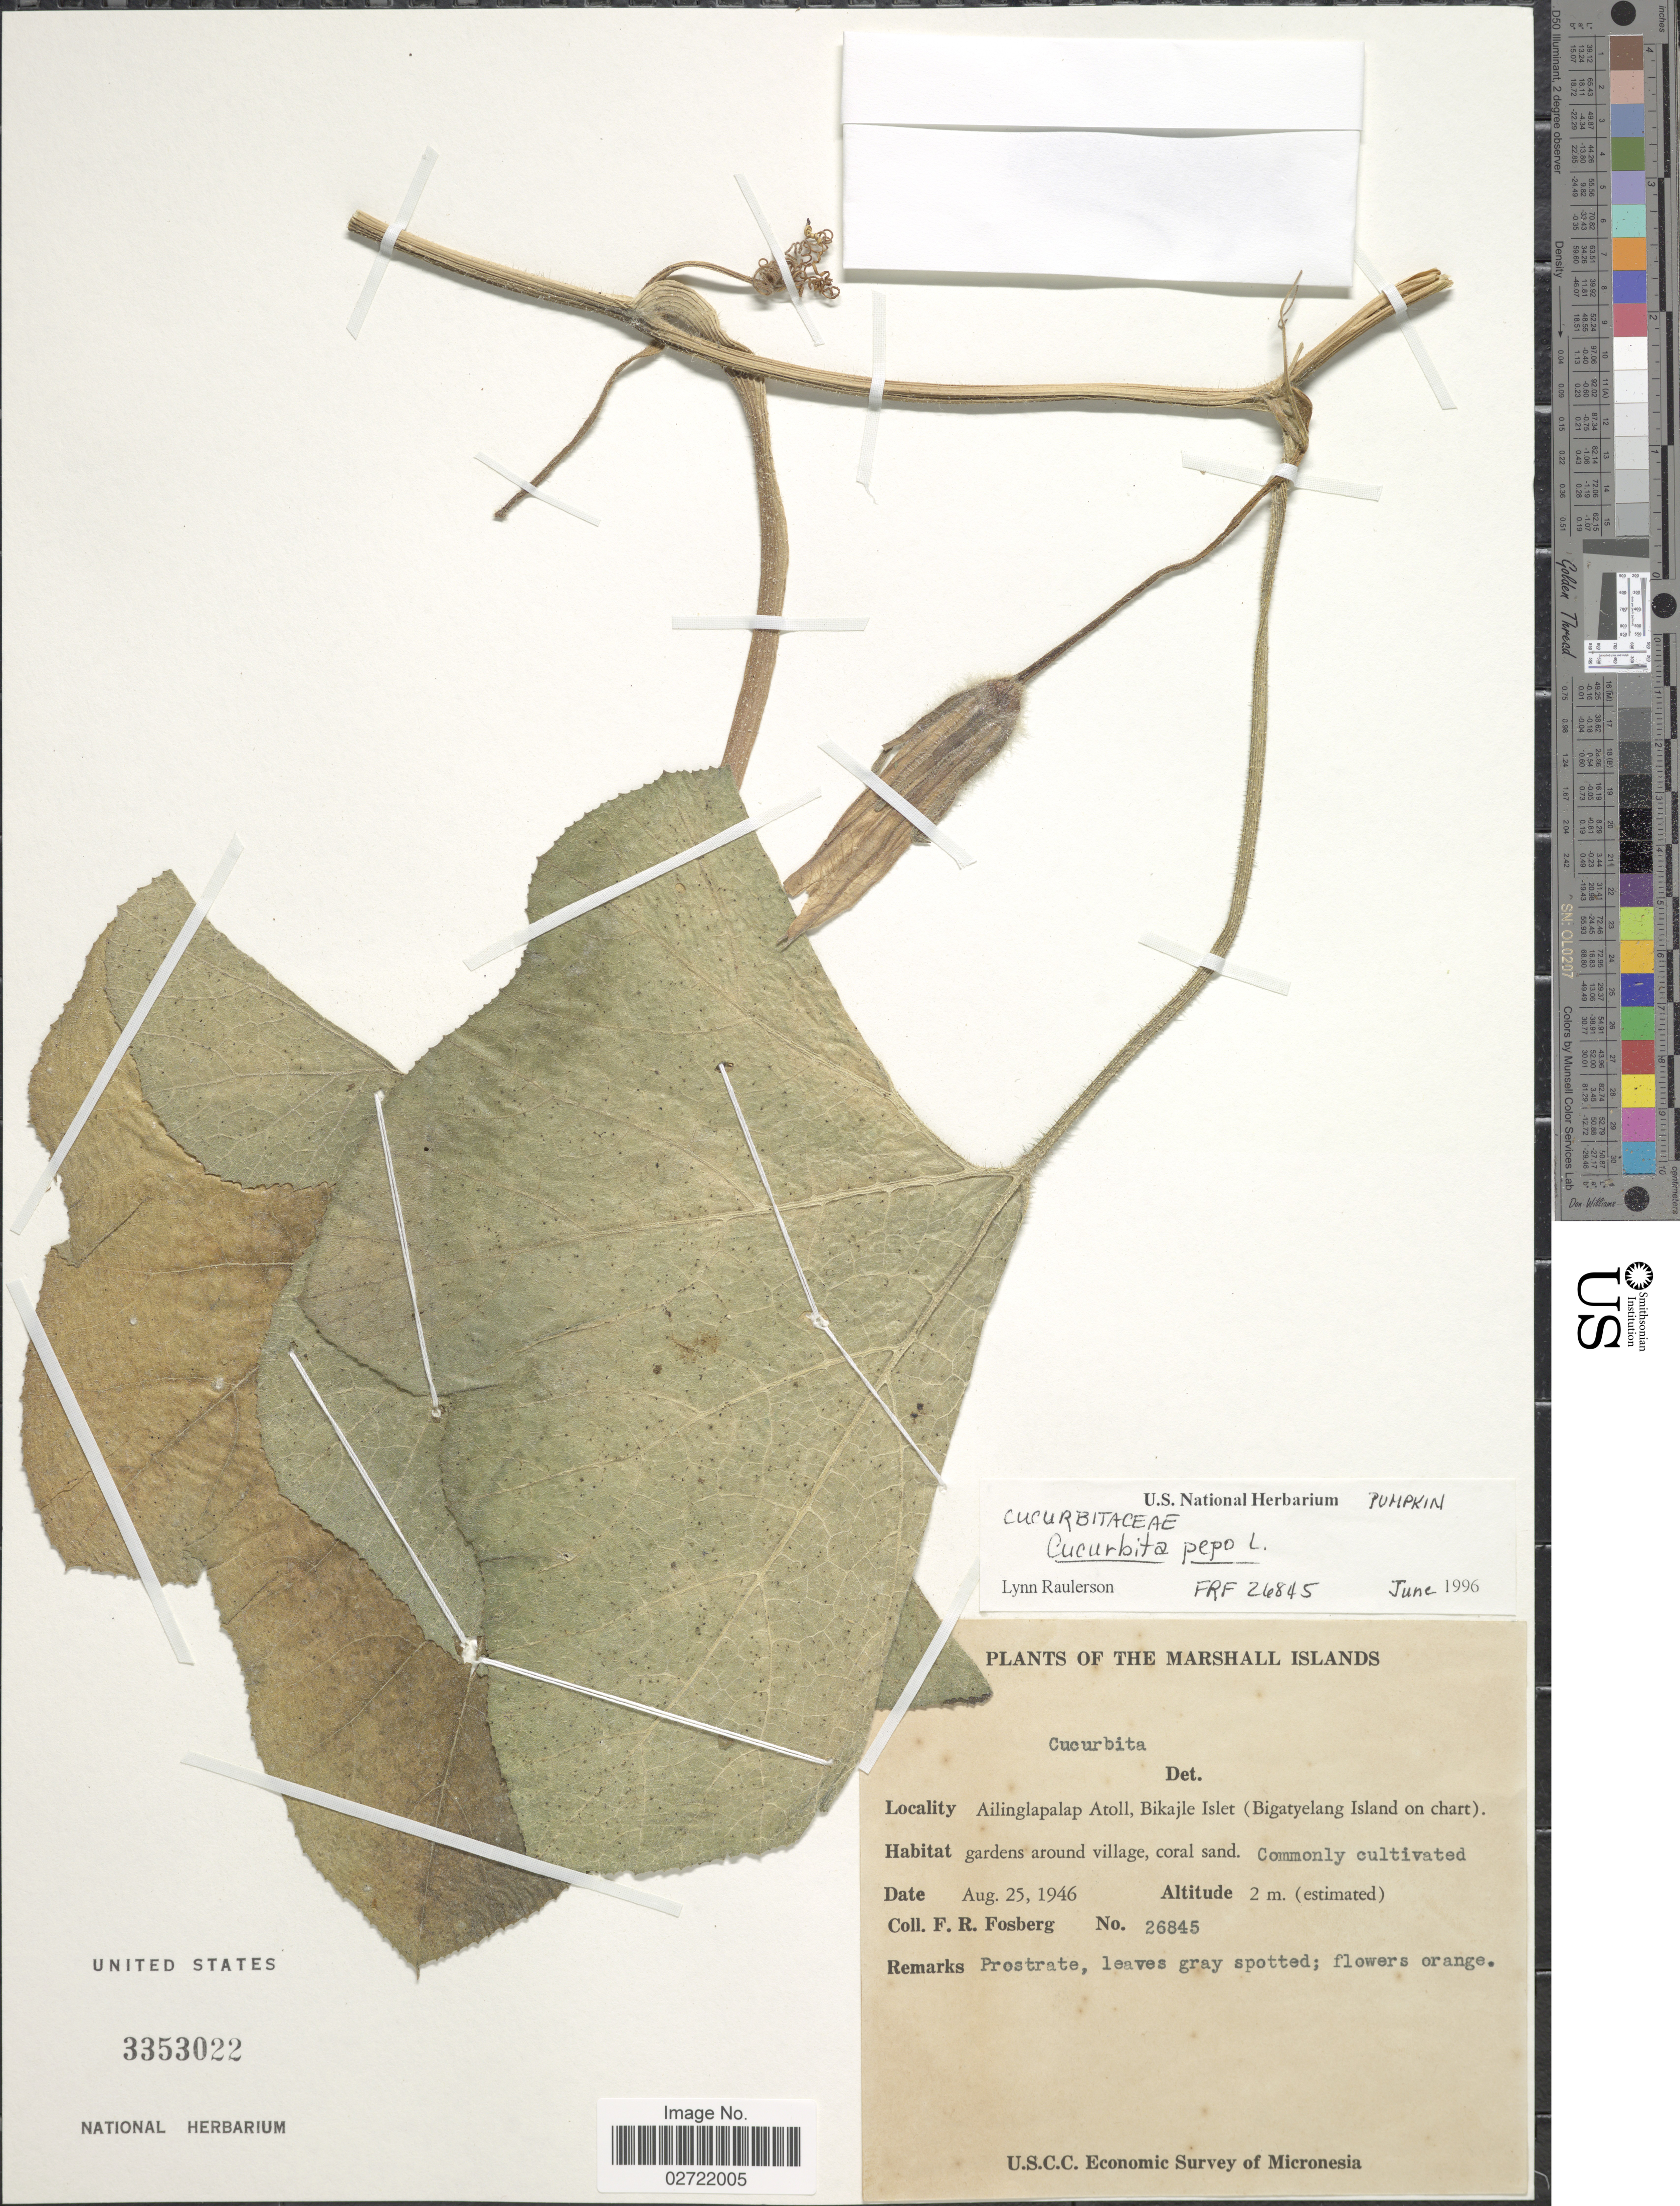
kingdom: Plantae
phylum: Tracheophyta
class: Magnoliopsida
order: Cucurbitales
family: Cucurbitaceae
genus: Cucurbita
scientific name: Cucurbita pepo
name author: L.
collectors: F. R. Fosberg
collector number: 26845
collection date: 1946-08-25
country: Marshall Islands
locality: Ailinglapalap Atoll, Bikajle Islet (Bigatyetlang Island on chart)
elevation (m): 2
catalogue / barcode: US 3353022